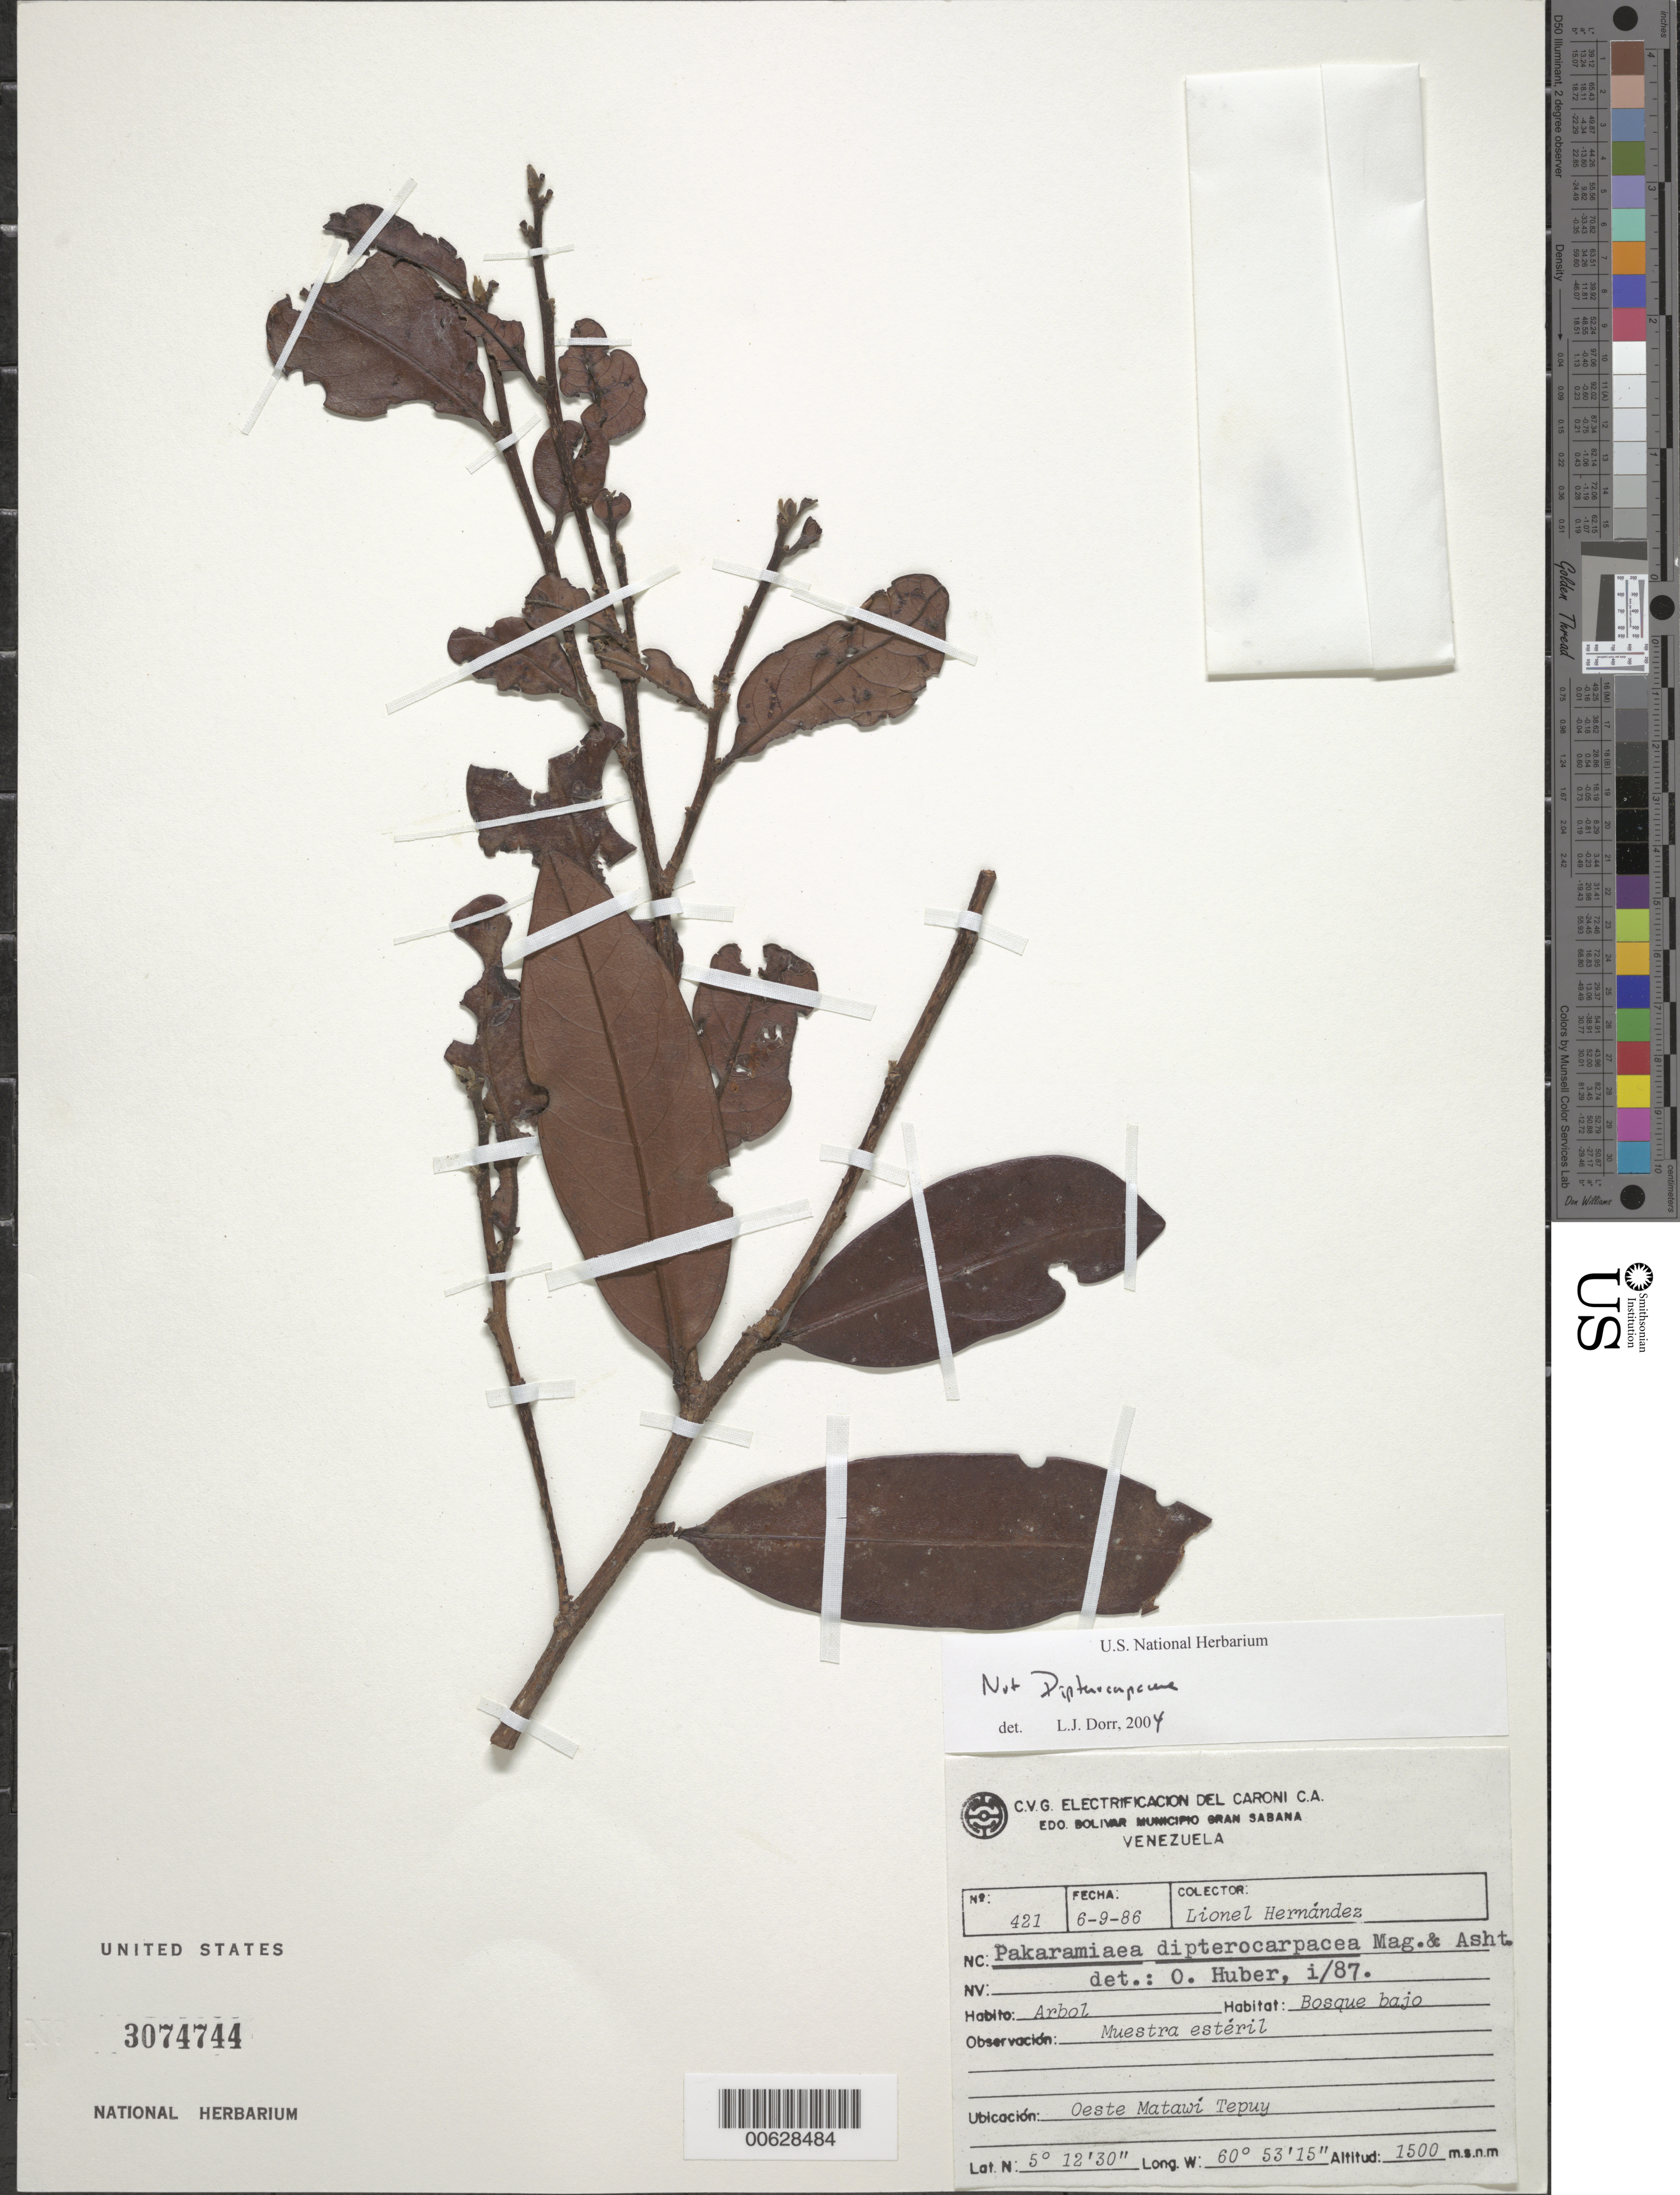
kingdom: Plantae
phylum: Tracheophyta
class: Magnoliopsida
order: Malvales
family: Dipterocarpaceae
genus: Pakaraimaea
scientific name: Pakaraimaea dipterocarpacea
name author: Maguire & P.S. Ashton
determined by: Huber, Otto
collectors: L. G. Hernández-Sandoval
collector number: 421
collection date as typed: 06 Sep 1986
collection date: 1986-09-06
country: Venezuela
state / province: Bolívar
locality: Oeste Matawí Tepuy.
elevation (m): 1500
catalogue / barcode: US 3074744